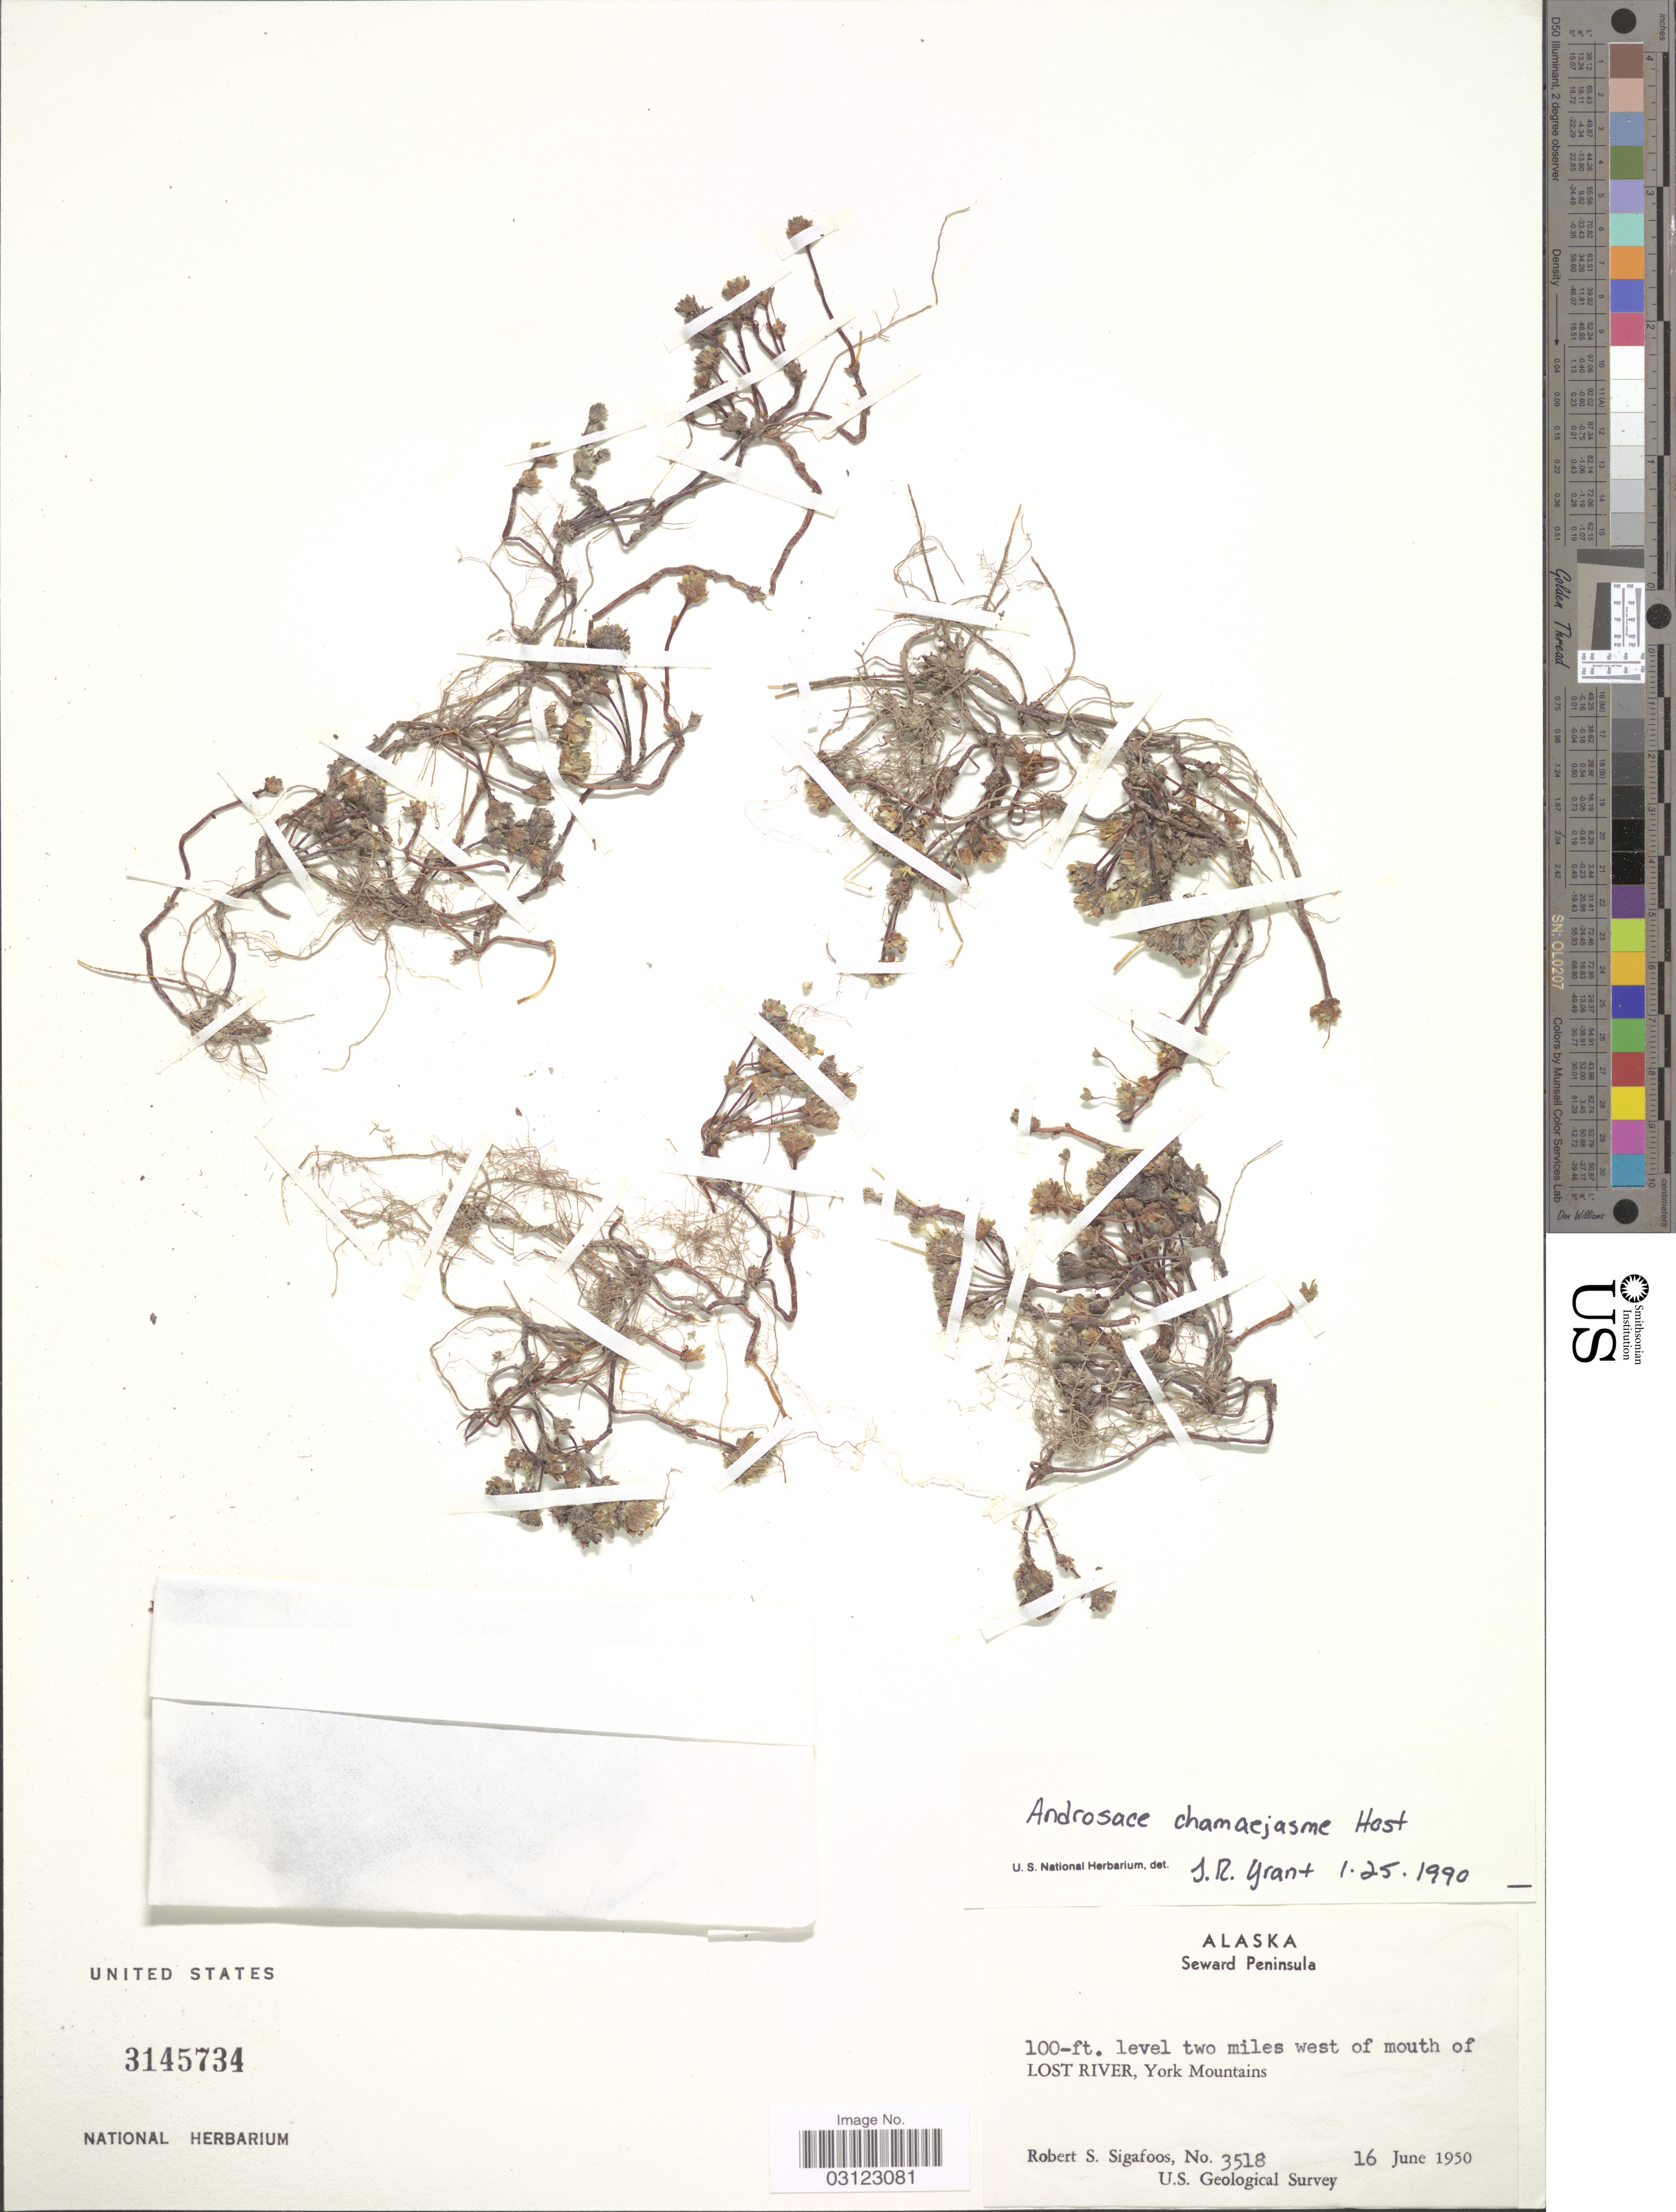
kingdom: Plantae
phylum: Tracheophyta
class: Magnoliopsida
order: Ericales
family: Primulaceae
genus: Androsace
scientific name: Androsace chamaejasme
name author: Wulfen ex Host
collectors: R. Sigafoos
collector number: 3518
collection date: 1950-06-16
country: United States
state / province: Alaska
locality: Seward Peninsula. Two miles west of mouth of Lost River, York Mountains.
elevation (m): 30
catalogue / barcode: US 3145734